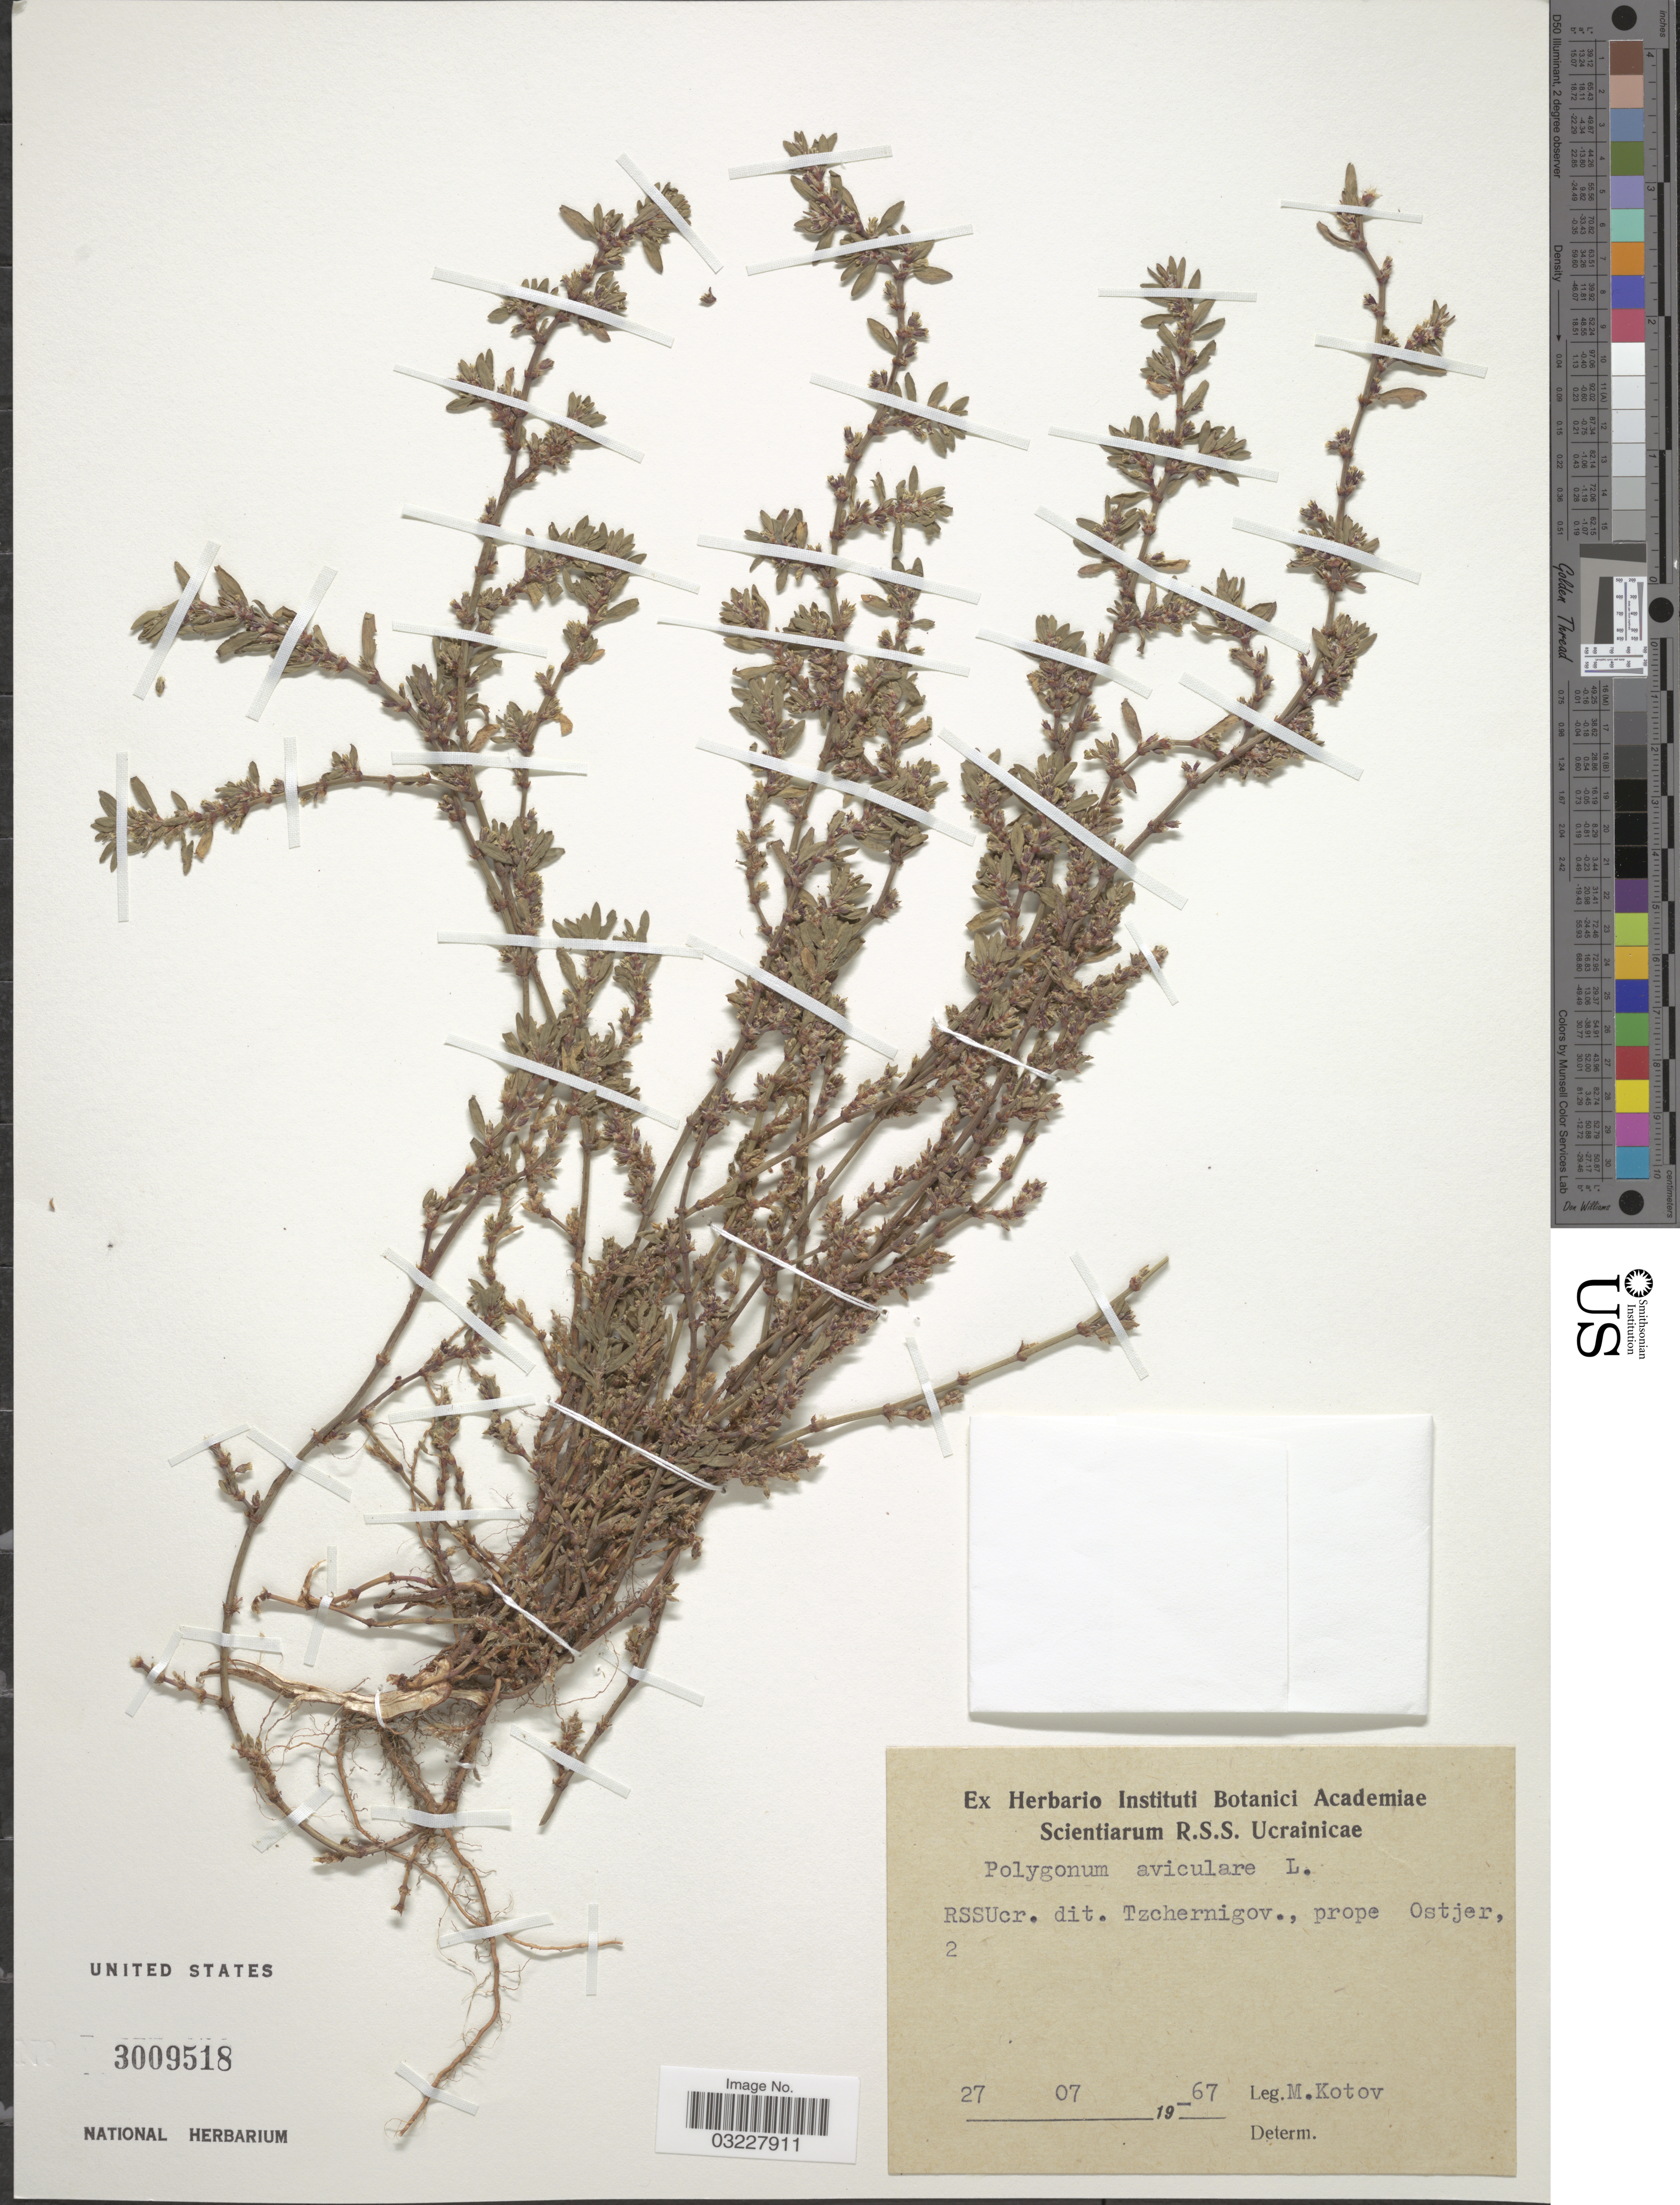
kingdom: Plantae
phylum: Tracheophyta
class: Magnoliopsida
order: Caryophyllales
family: Polygonaceae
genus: Polygonum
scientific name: Polygonum aviculare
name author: L.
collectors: M. Kotov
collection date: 1967-07-27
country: Ukraine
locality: RSSUcr. dit. Tzchernigov., prope Ostjer, 2 [unsure placement]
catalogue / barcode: US 3009518